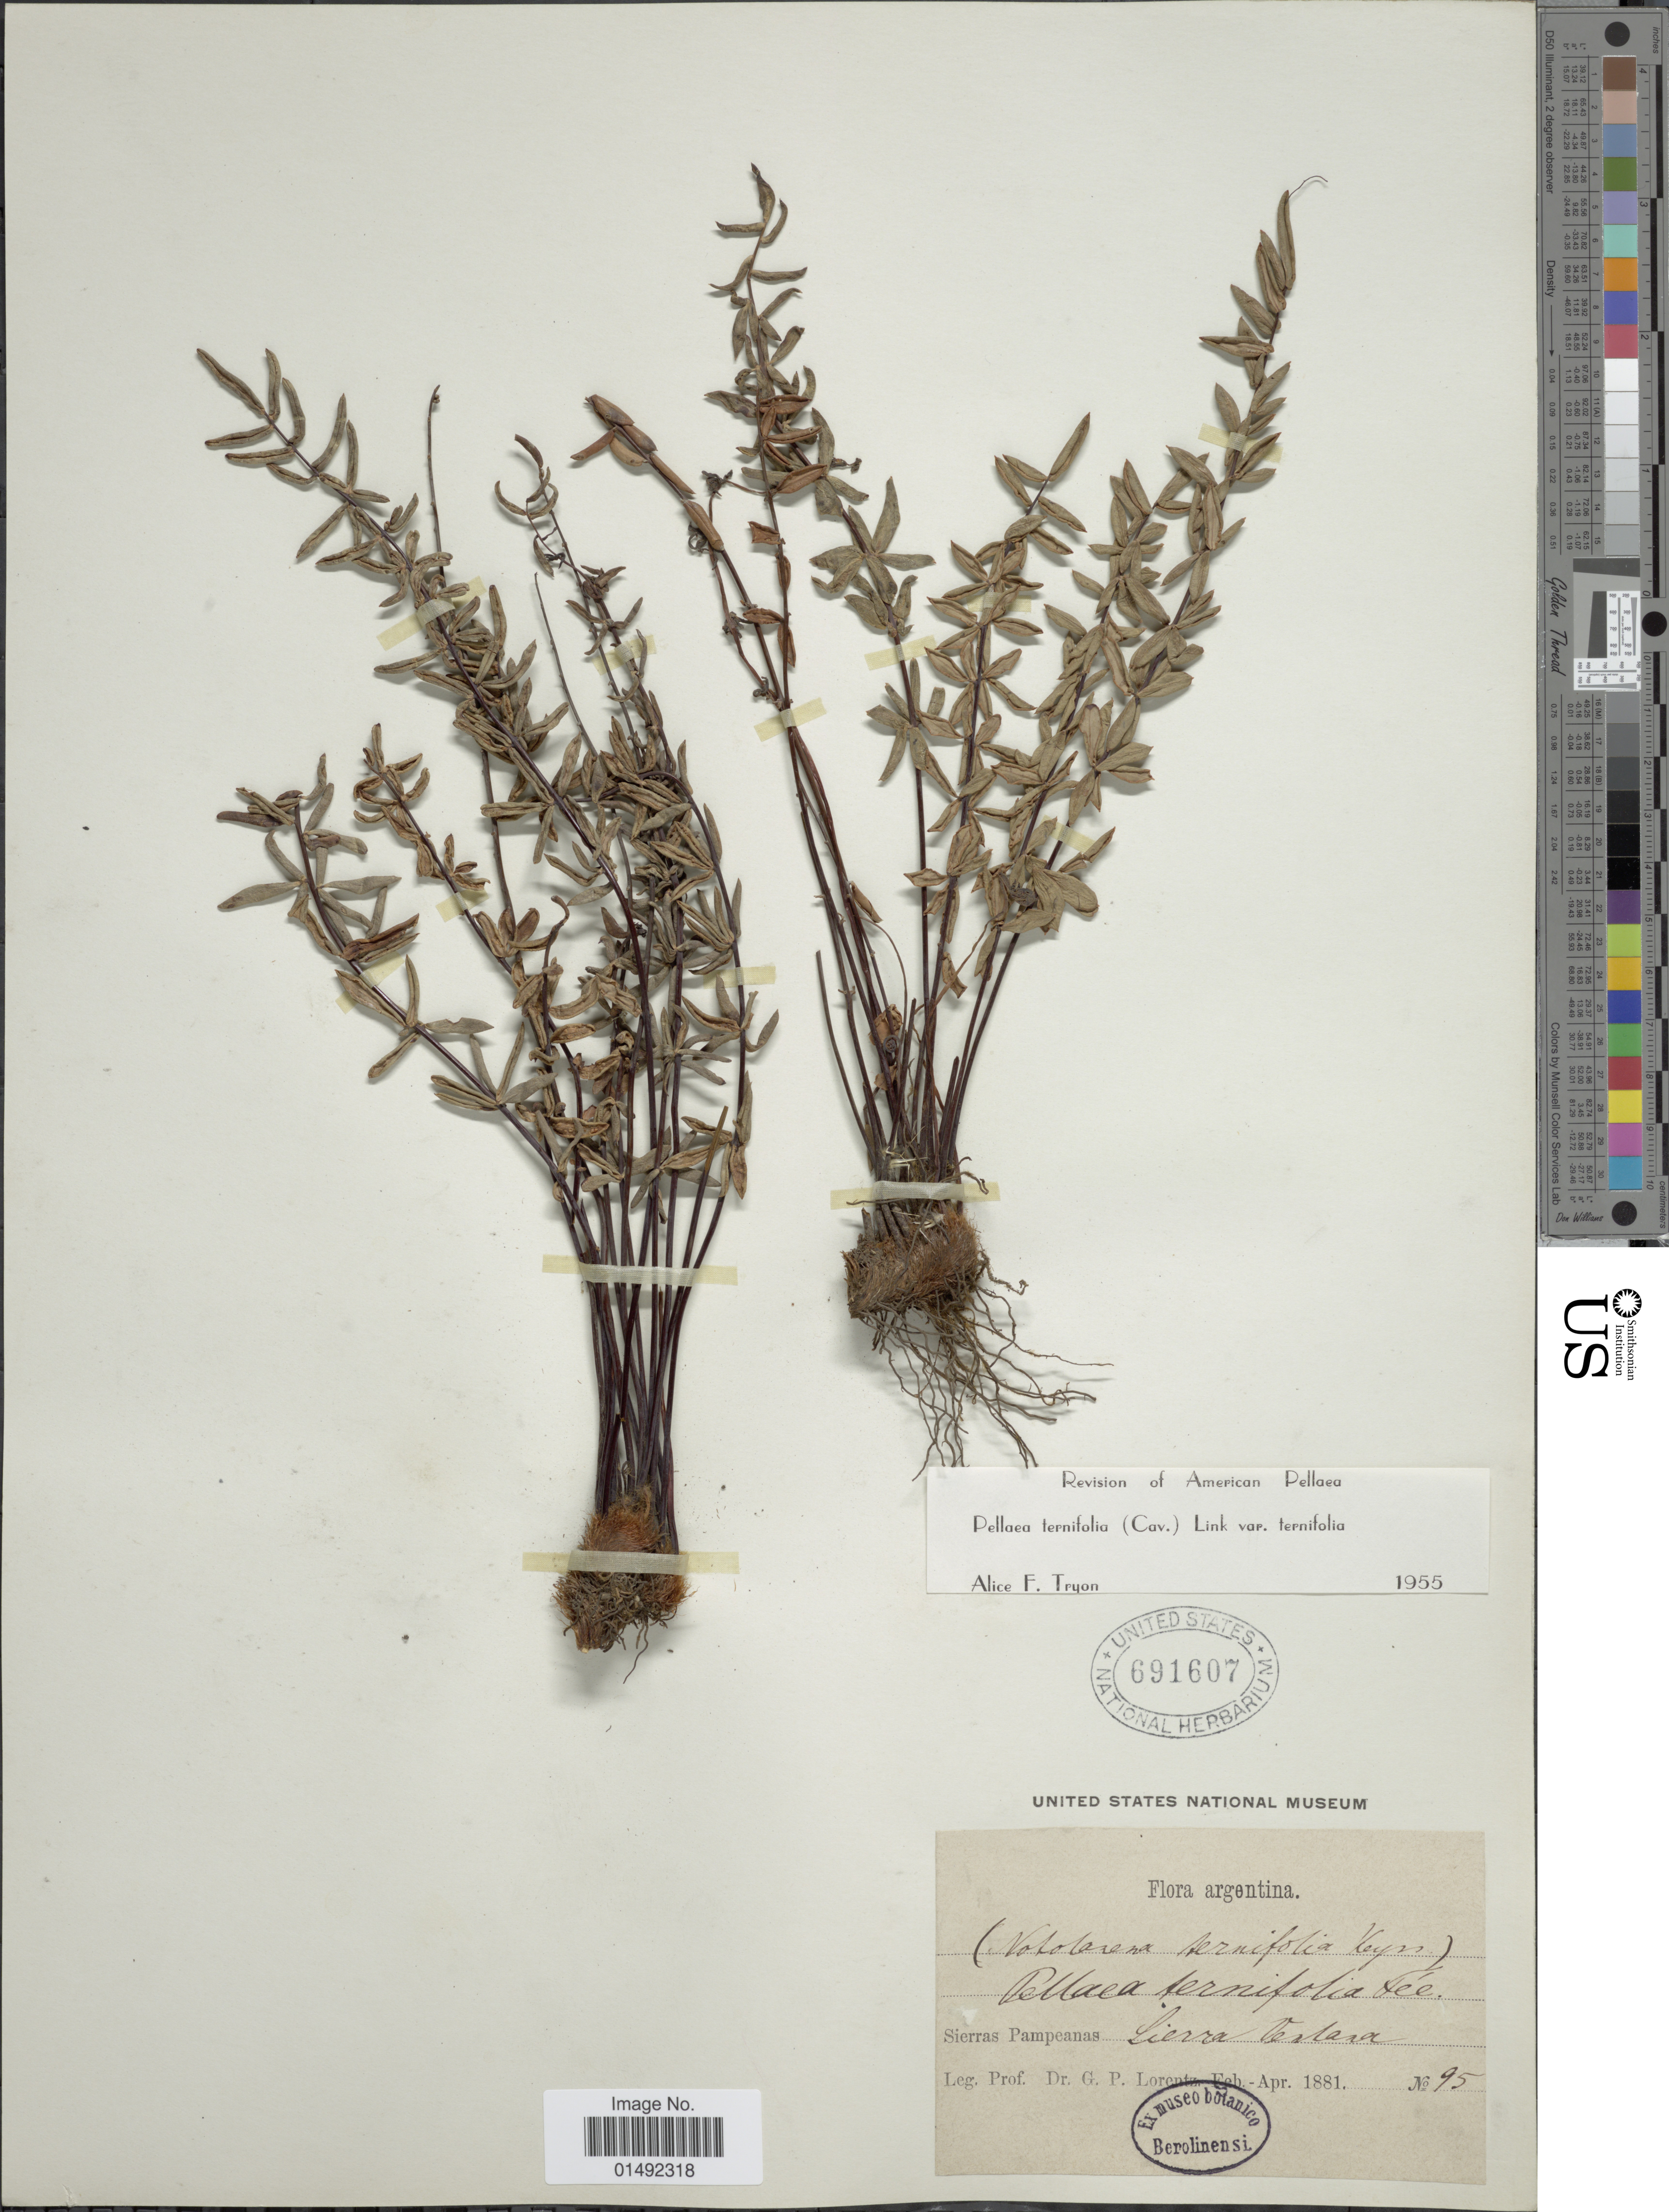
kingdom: Plantae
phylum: Tracheophyta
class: Polypodiopsida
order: Polypodiales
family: Pteridaceae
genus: Pellaea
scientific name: Pellaea ternifolia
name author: (Cav.) Link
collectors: P. G. Lorentz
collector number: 95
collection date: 1881-02/1881-04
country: Argentina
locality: Sierra Pampeanas, Sierra Ventana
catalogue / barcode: US 691607